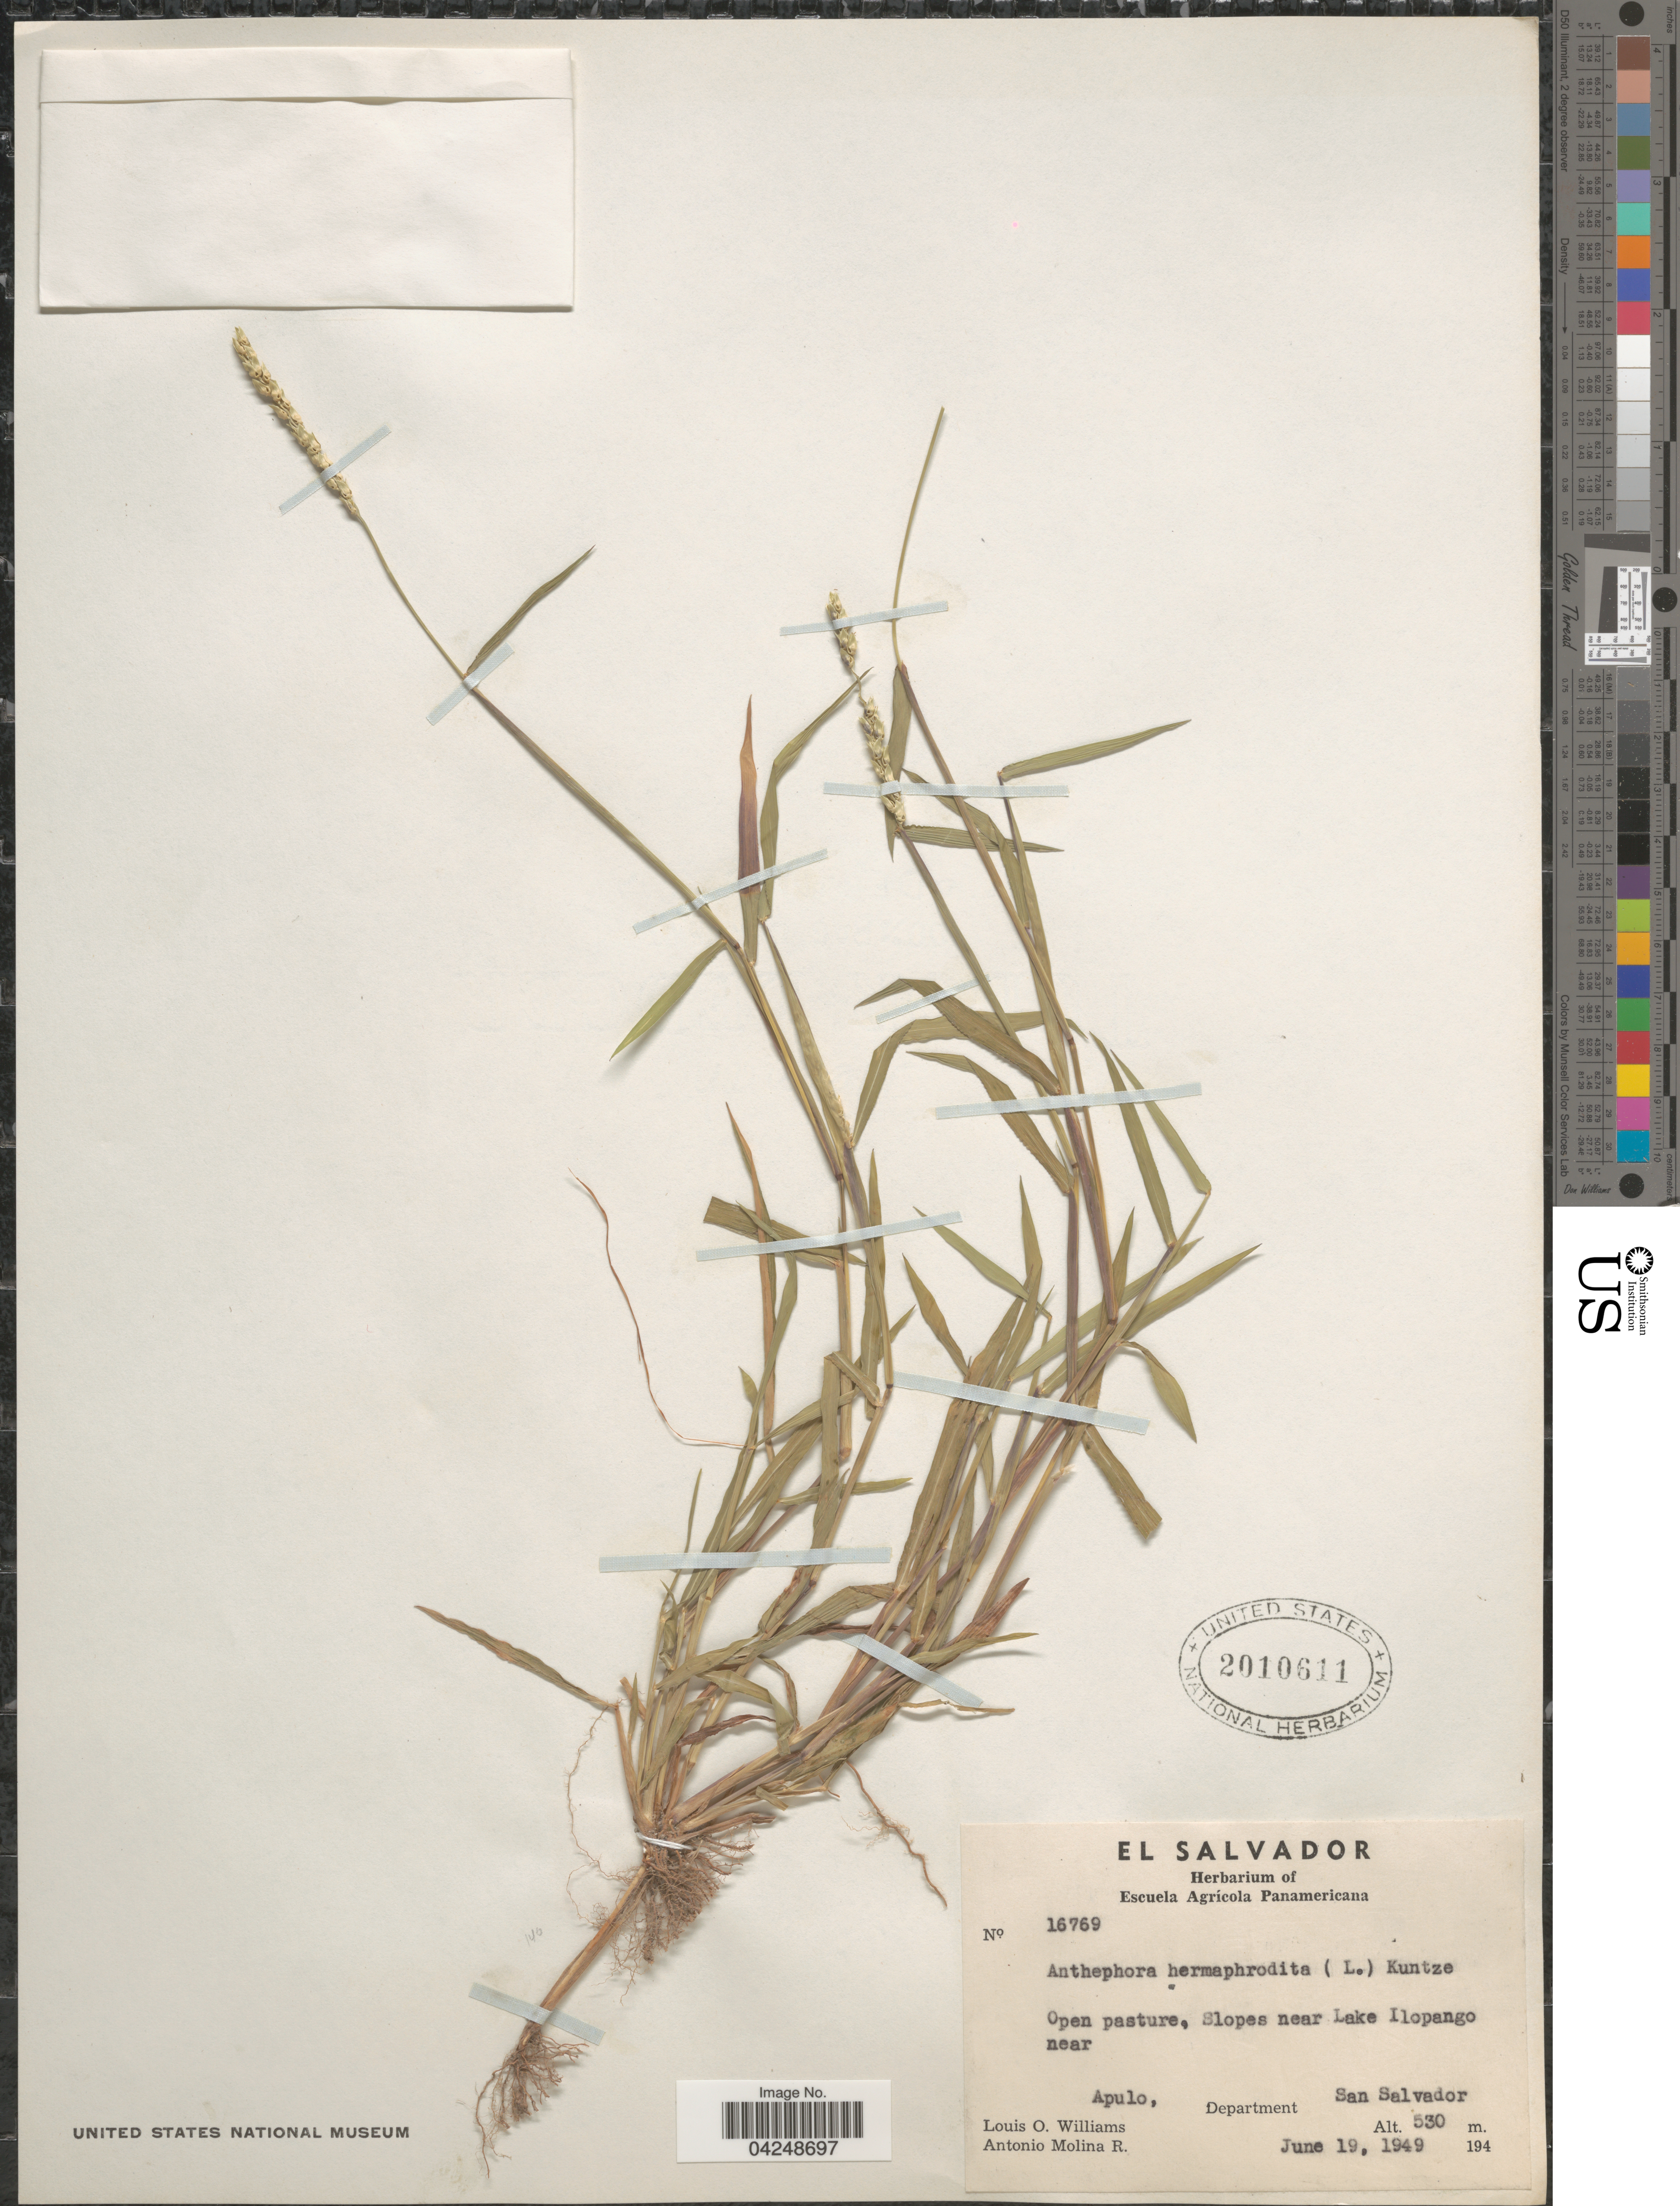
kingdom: Plantae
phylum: Tracheophyta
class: Liliopsida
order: Poales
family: Poaceae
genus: Anthephora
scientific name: Anthephora hermaphrodita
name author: (L.) Kuntze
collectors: L. O. Williams & A. Molina R.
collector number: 16769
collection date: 1949-06-19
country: El Salvador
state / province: San Salvador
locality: Open pasture, Slopes near Lake Ilopango near Apulo, Department San Salvador.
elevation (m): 530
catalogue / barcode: US 2010611